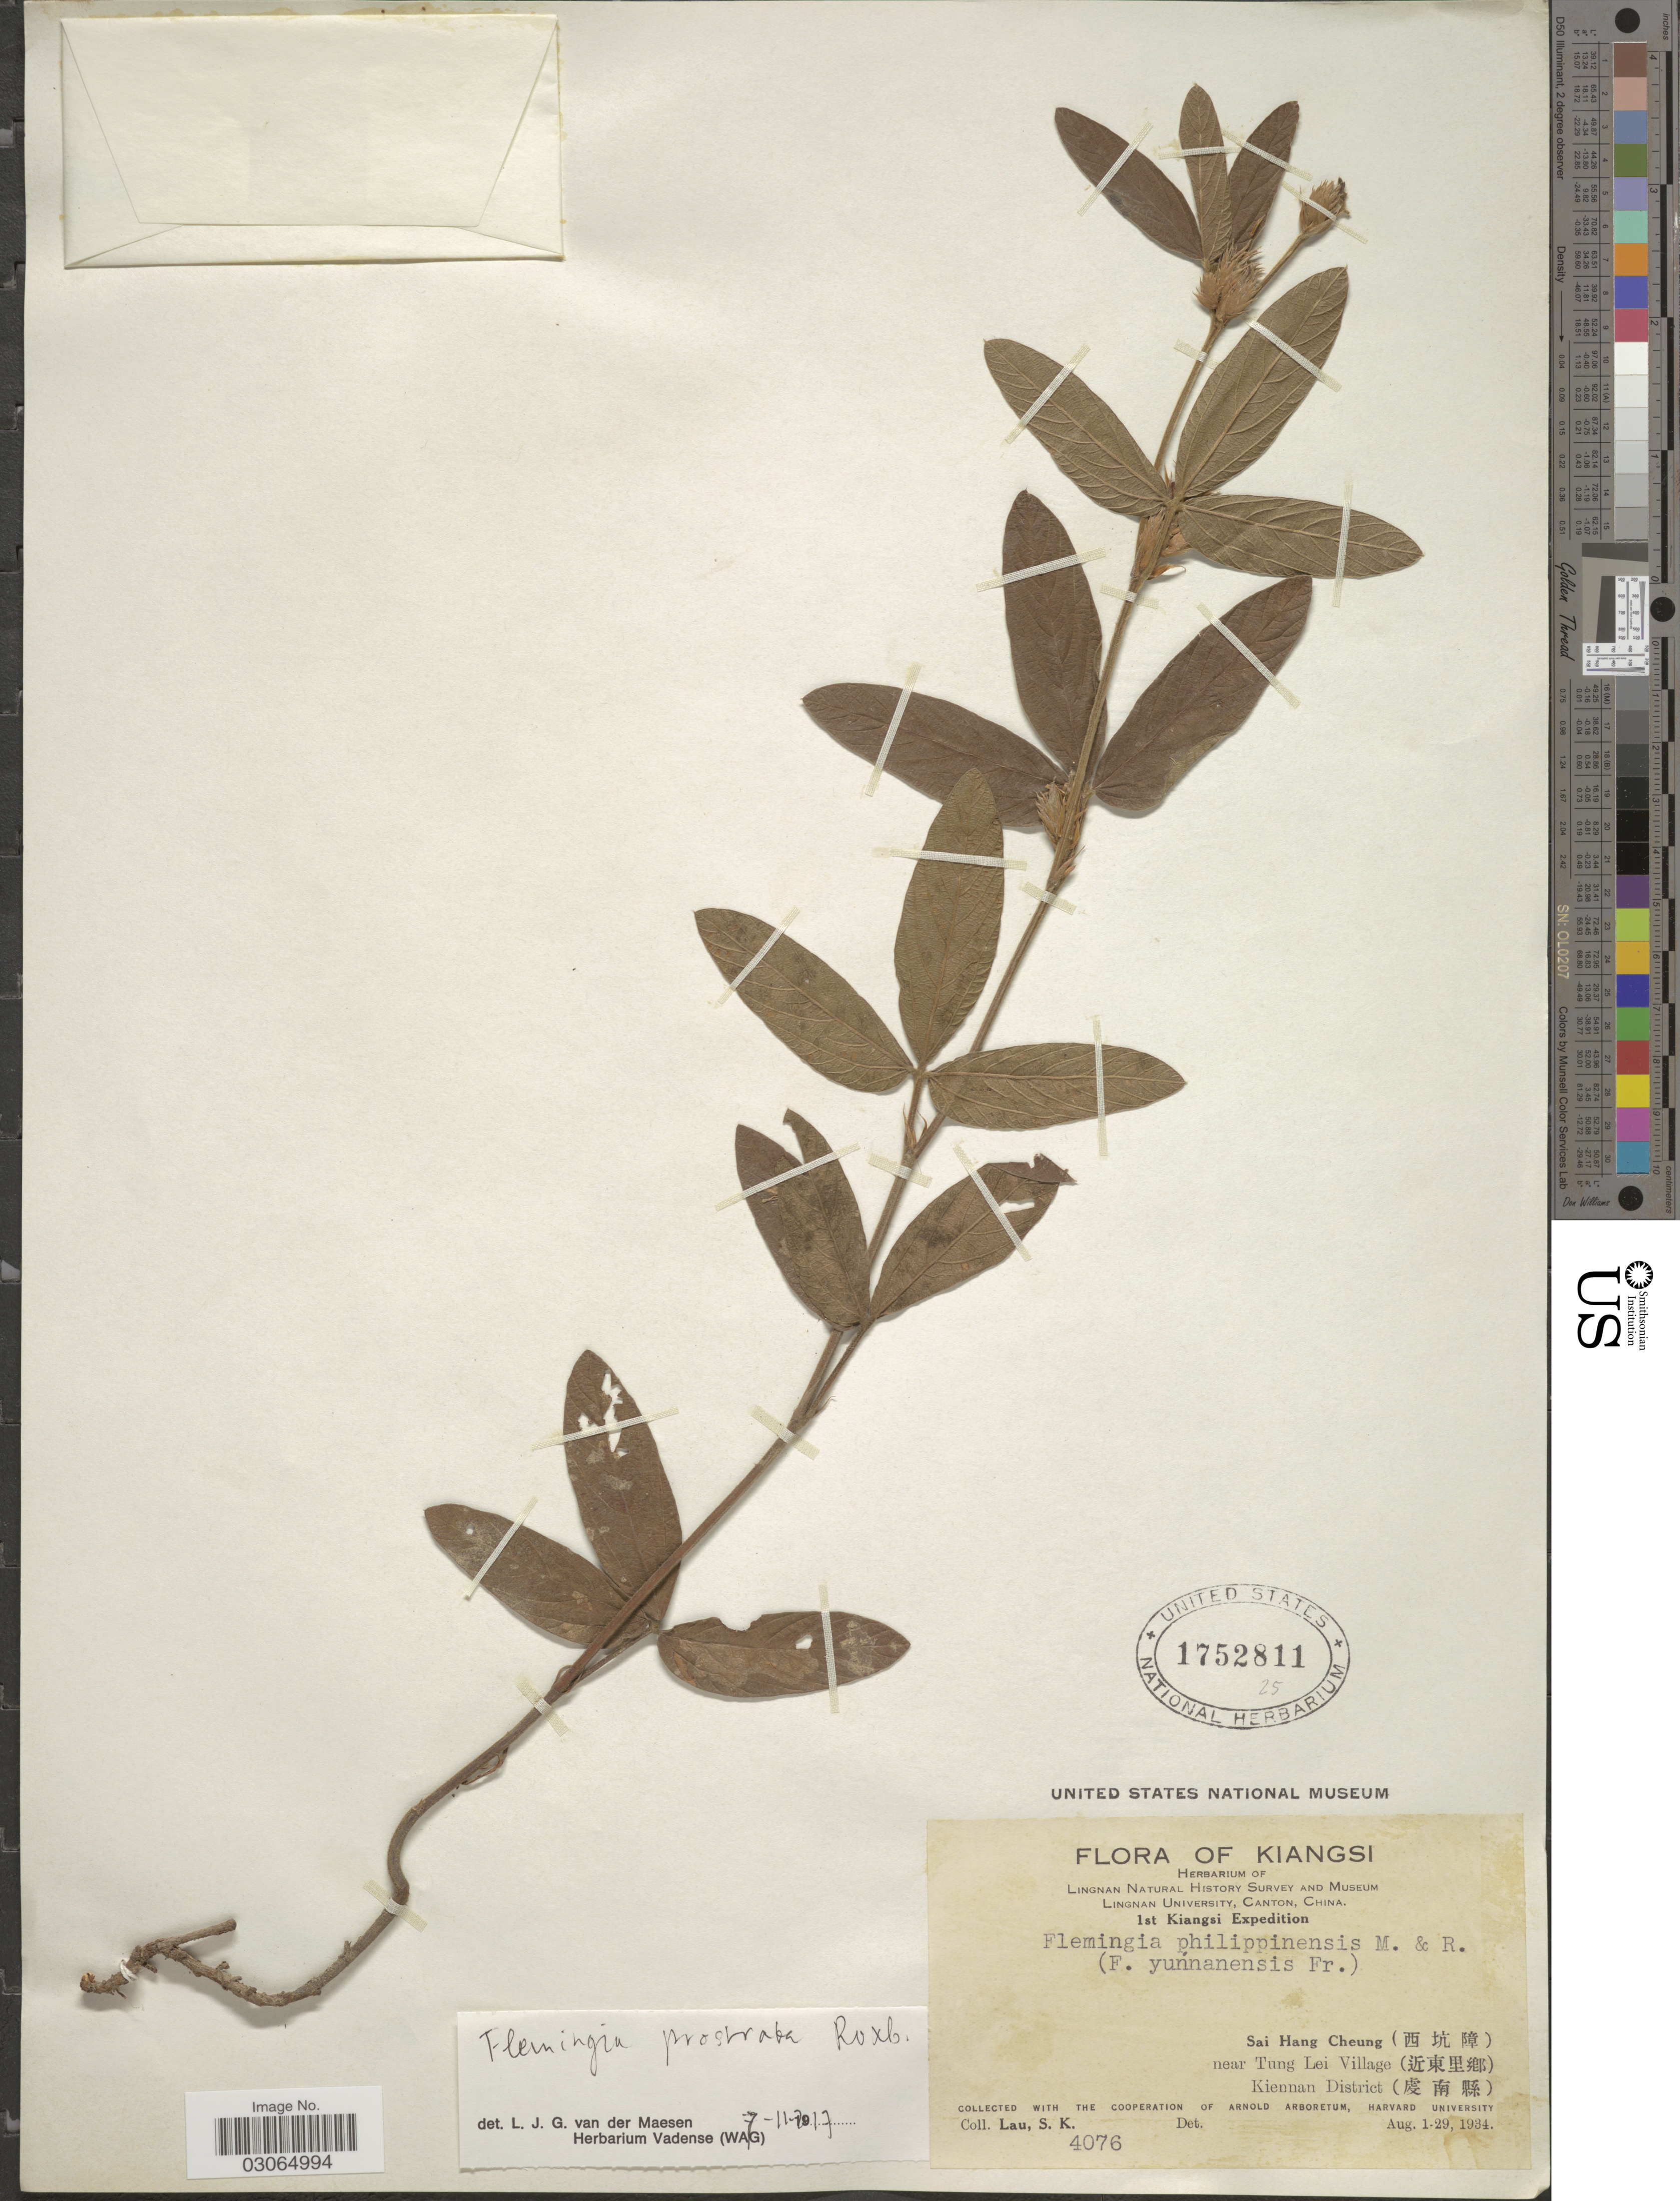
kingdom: Plantae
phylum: Tracheophyta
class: Magnoliopsida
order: Fabales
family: Fabaceae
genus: Flemingia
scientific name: Flemingia pauciflora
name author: Benth.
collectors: S. K. Lau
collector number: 4076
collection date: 1934-08-01/1934-08-29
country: China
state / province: Guangxi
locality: Kiangsi. Sai Hang Cheung (X) near Tung Lei Village (X) Kiennan District (X).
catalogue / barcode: US 1752811